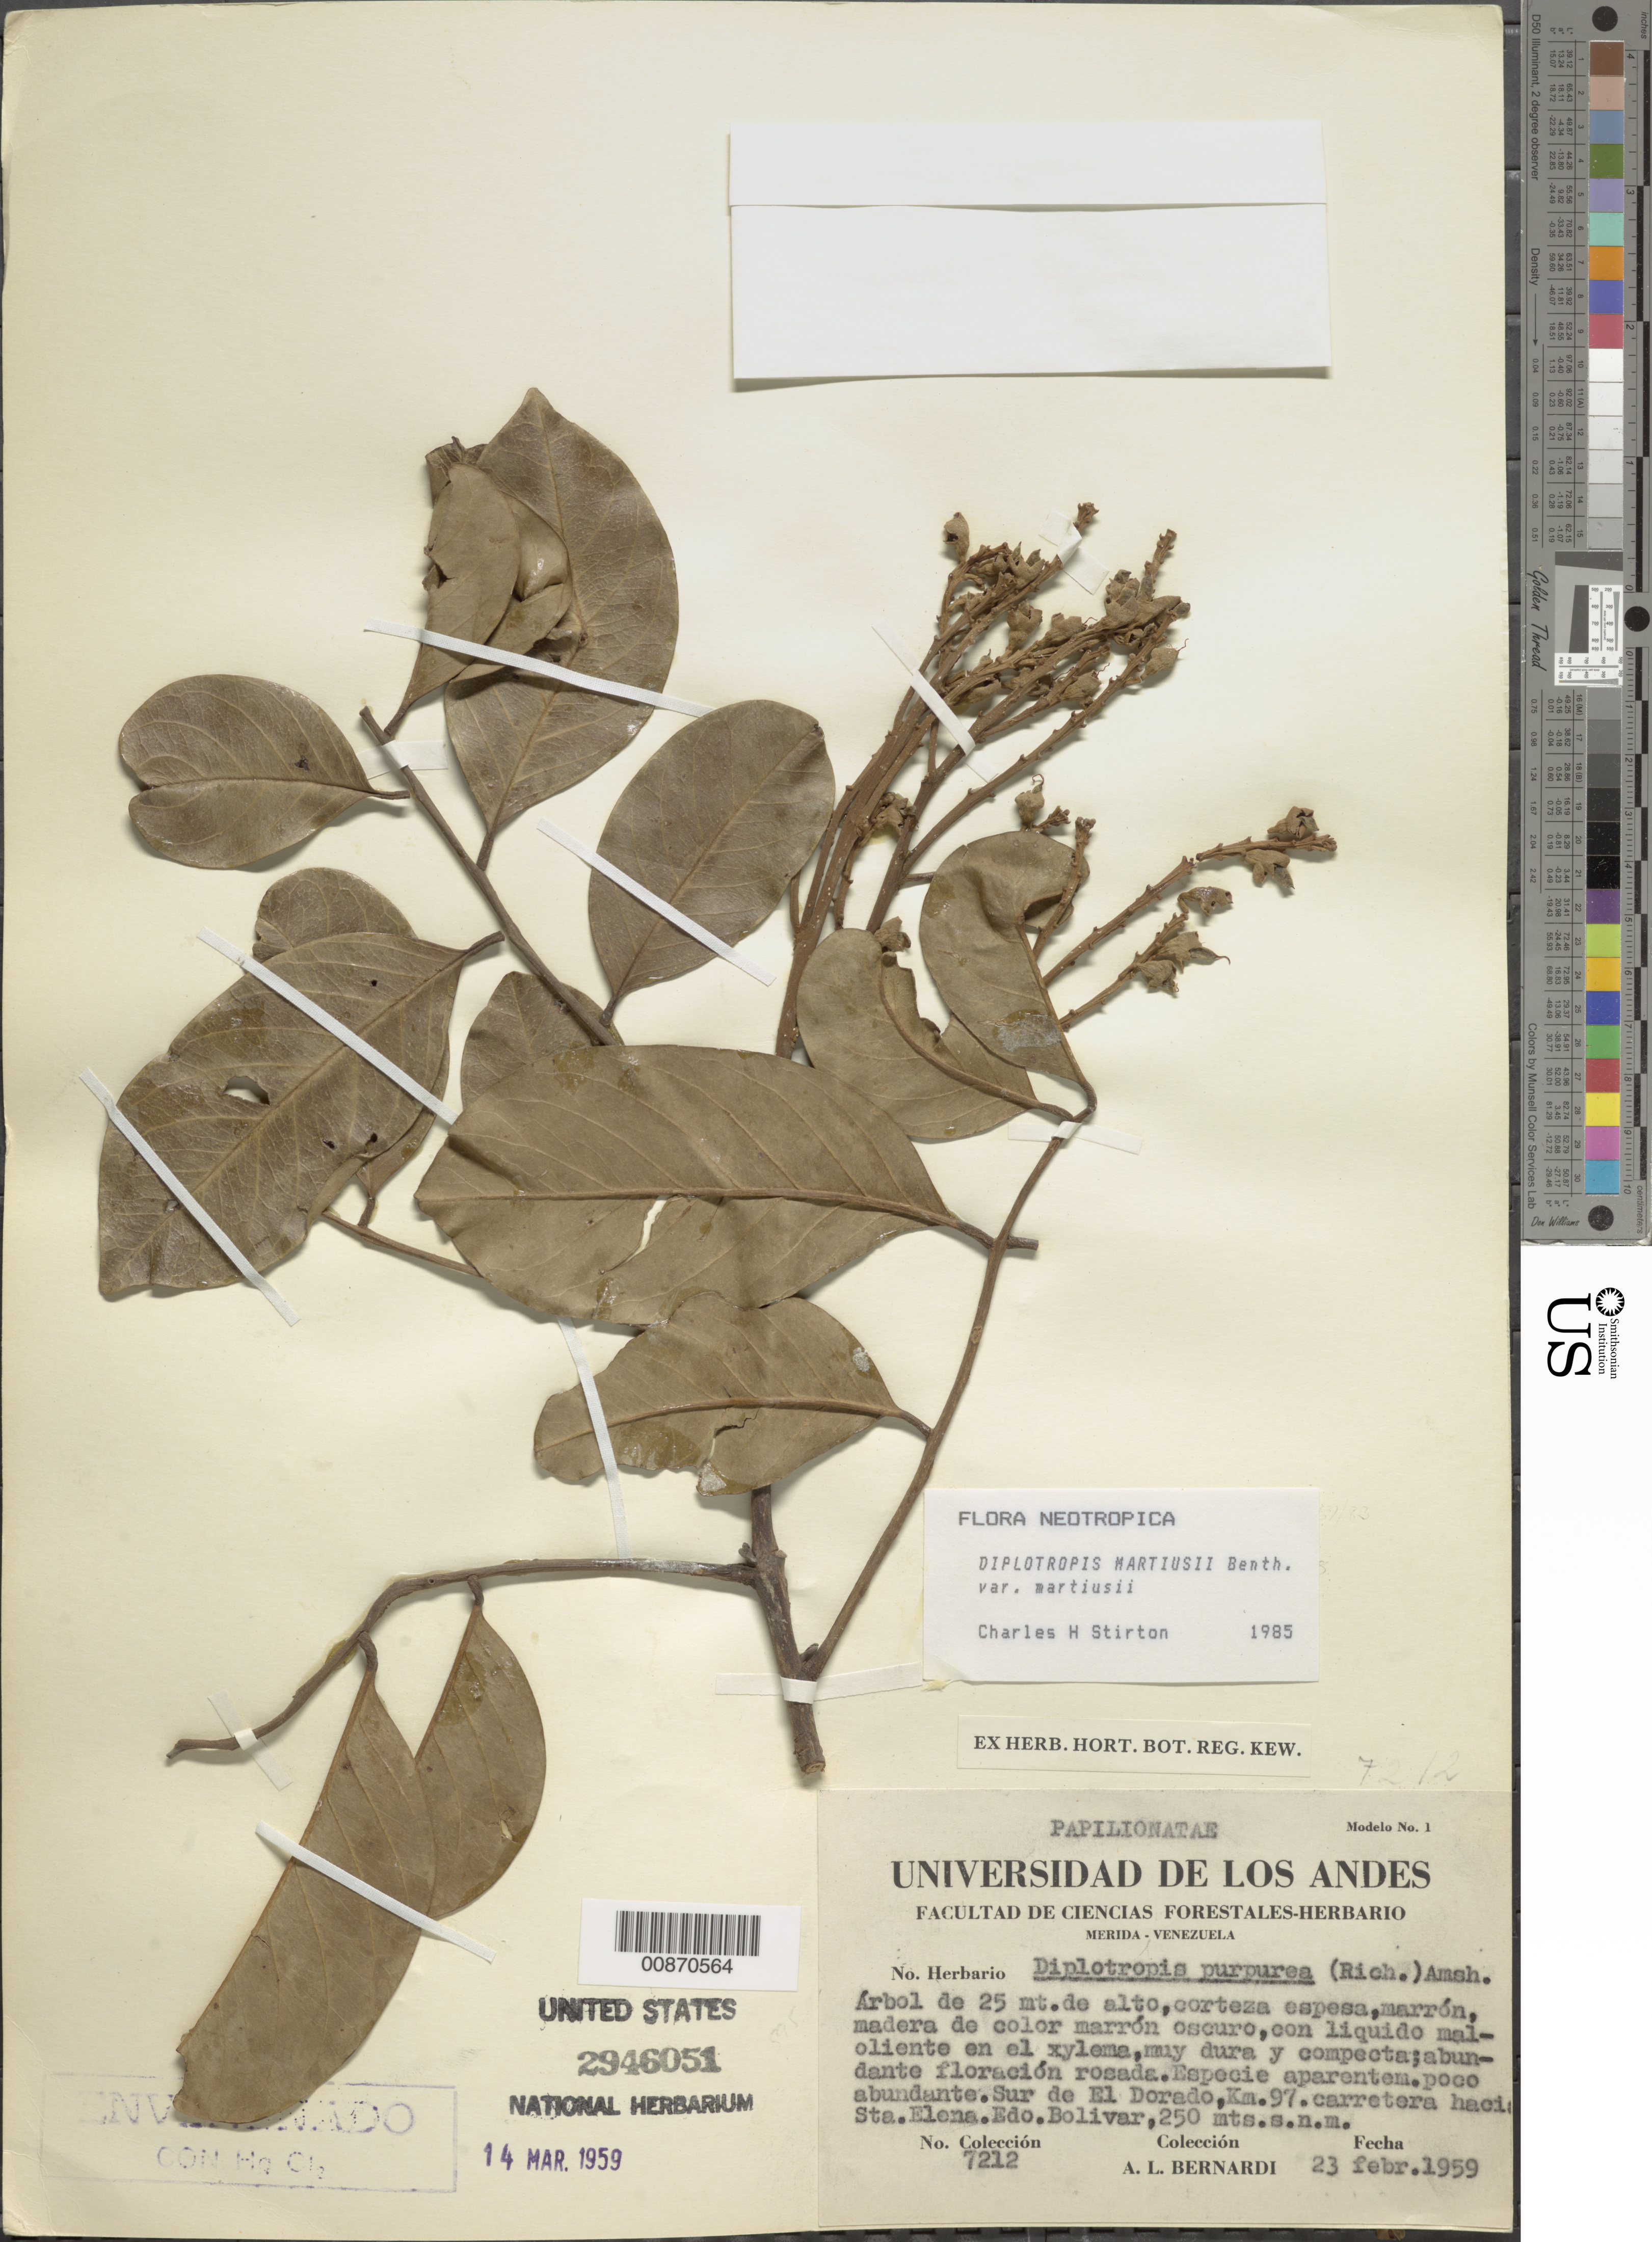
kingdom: Plantae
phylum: Tracheophyta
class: Magnoliopsida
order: Fabales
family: Fabaceae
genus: Diplotropis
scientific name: Diplotropis martiusii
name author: Benth.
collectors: A. L. Bernardi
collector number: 7212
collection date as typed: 23-Feb-59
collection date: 1959-02-23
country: Venezuela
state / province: Bolívar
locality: El Dorado, S of; km 97, carretera hacia Sta. Elena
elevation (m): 250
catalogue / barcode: US 2946051